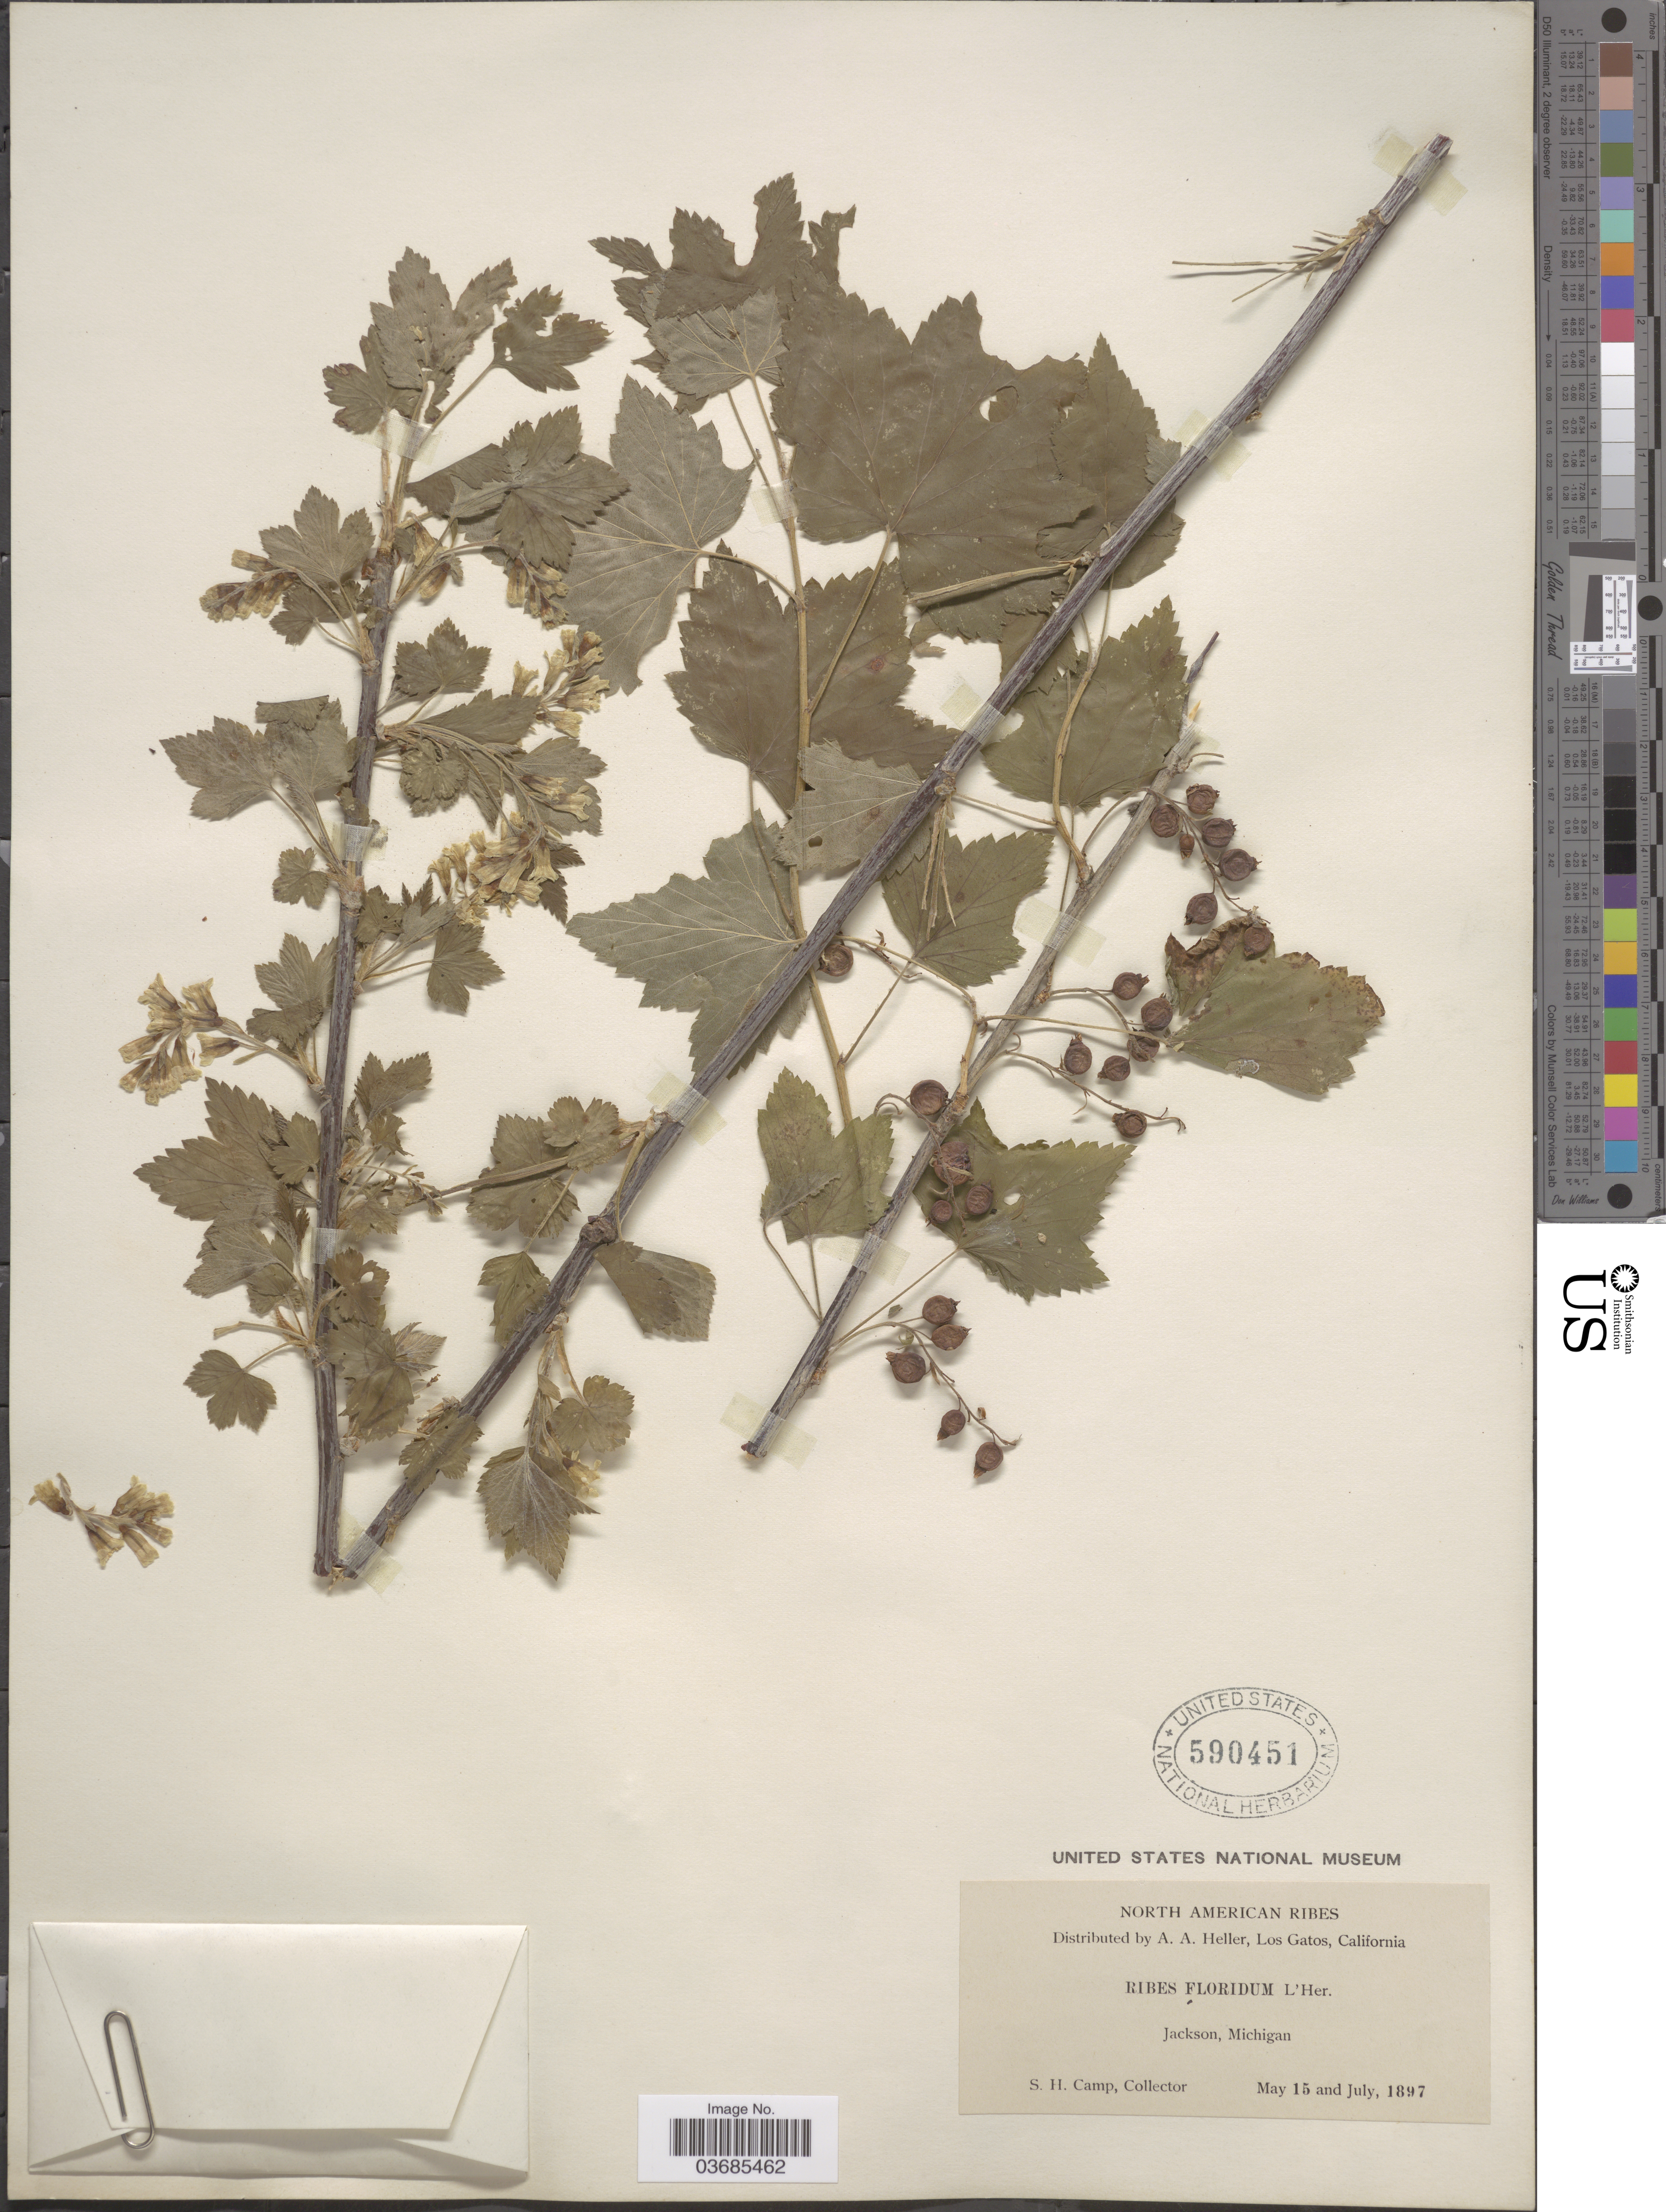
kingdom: Plantae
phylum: Tracheophyta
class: Magnoliopsida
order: Saxifragales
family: Grossulariaceae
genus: Ribes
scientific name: Ribes americanum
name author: Mill.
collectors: S. H. Camp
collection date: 1897-05-15/1897-07-15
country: United States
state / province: Michigan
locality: Jackson.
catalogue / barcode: US 590451